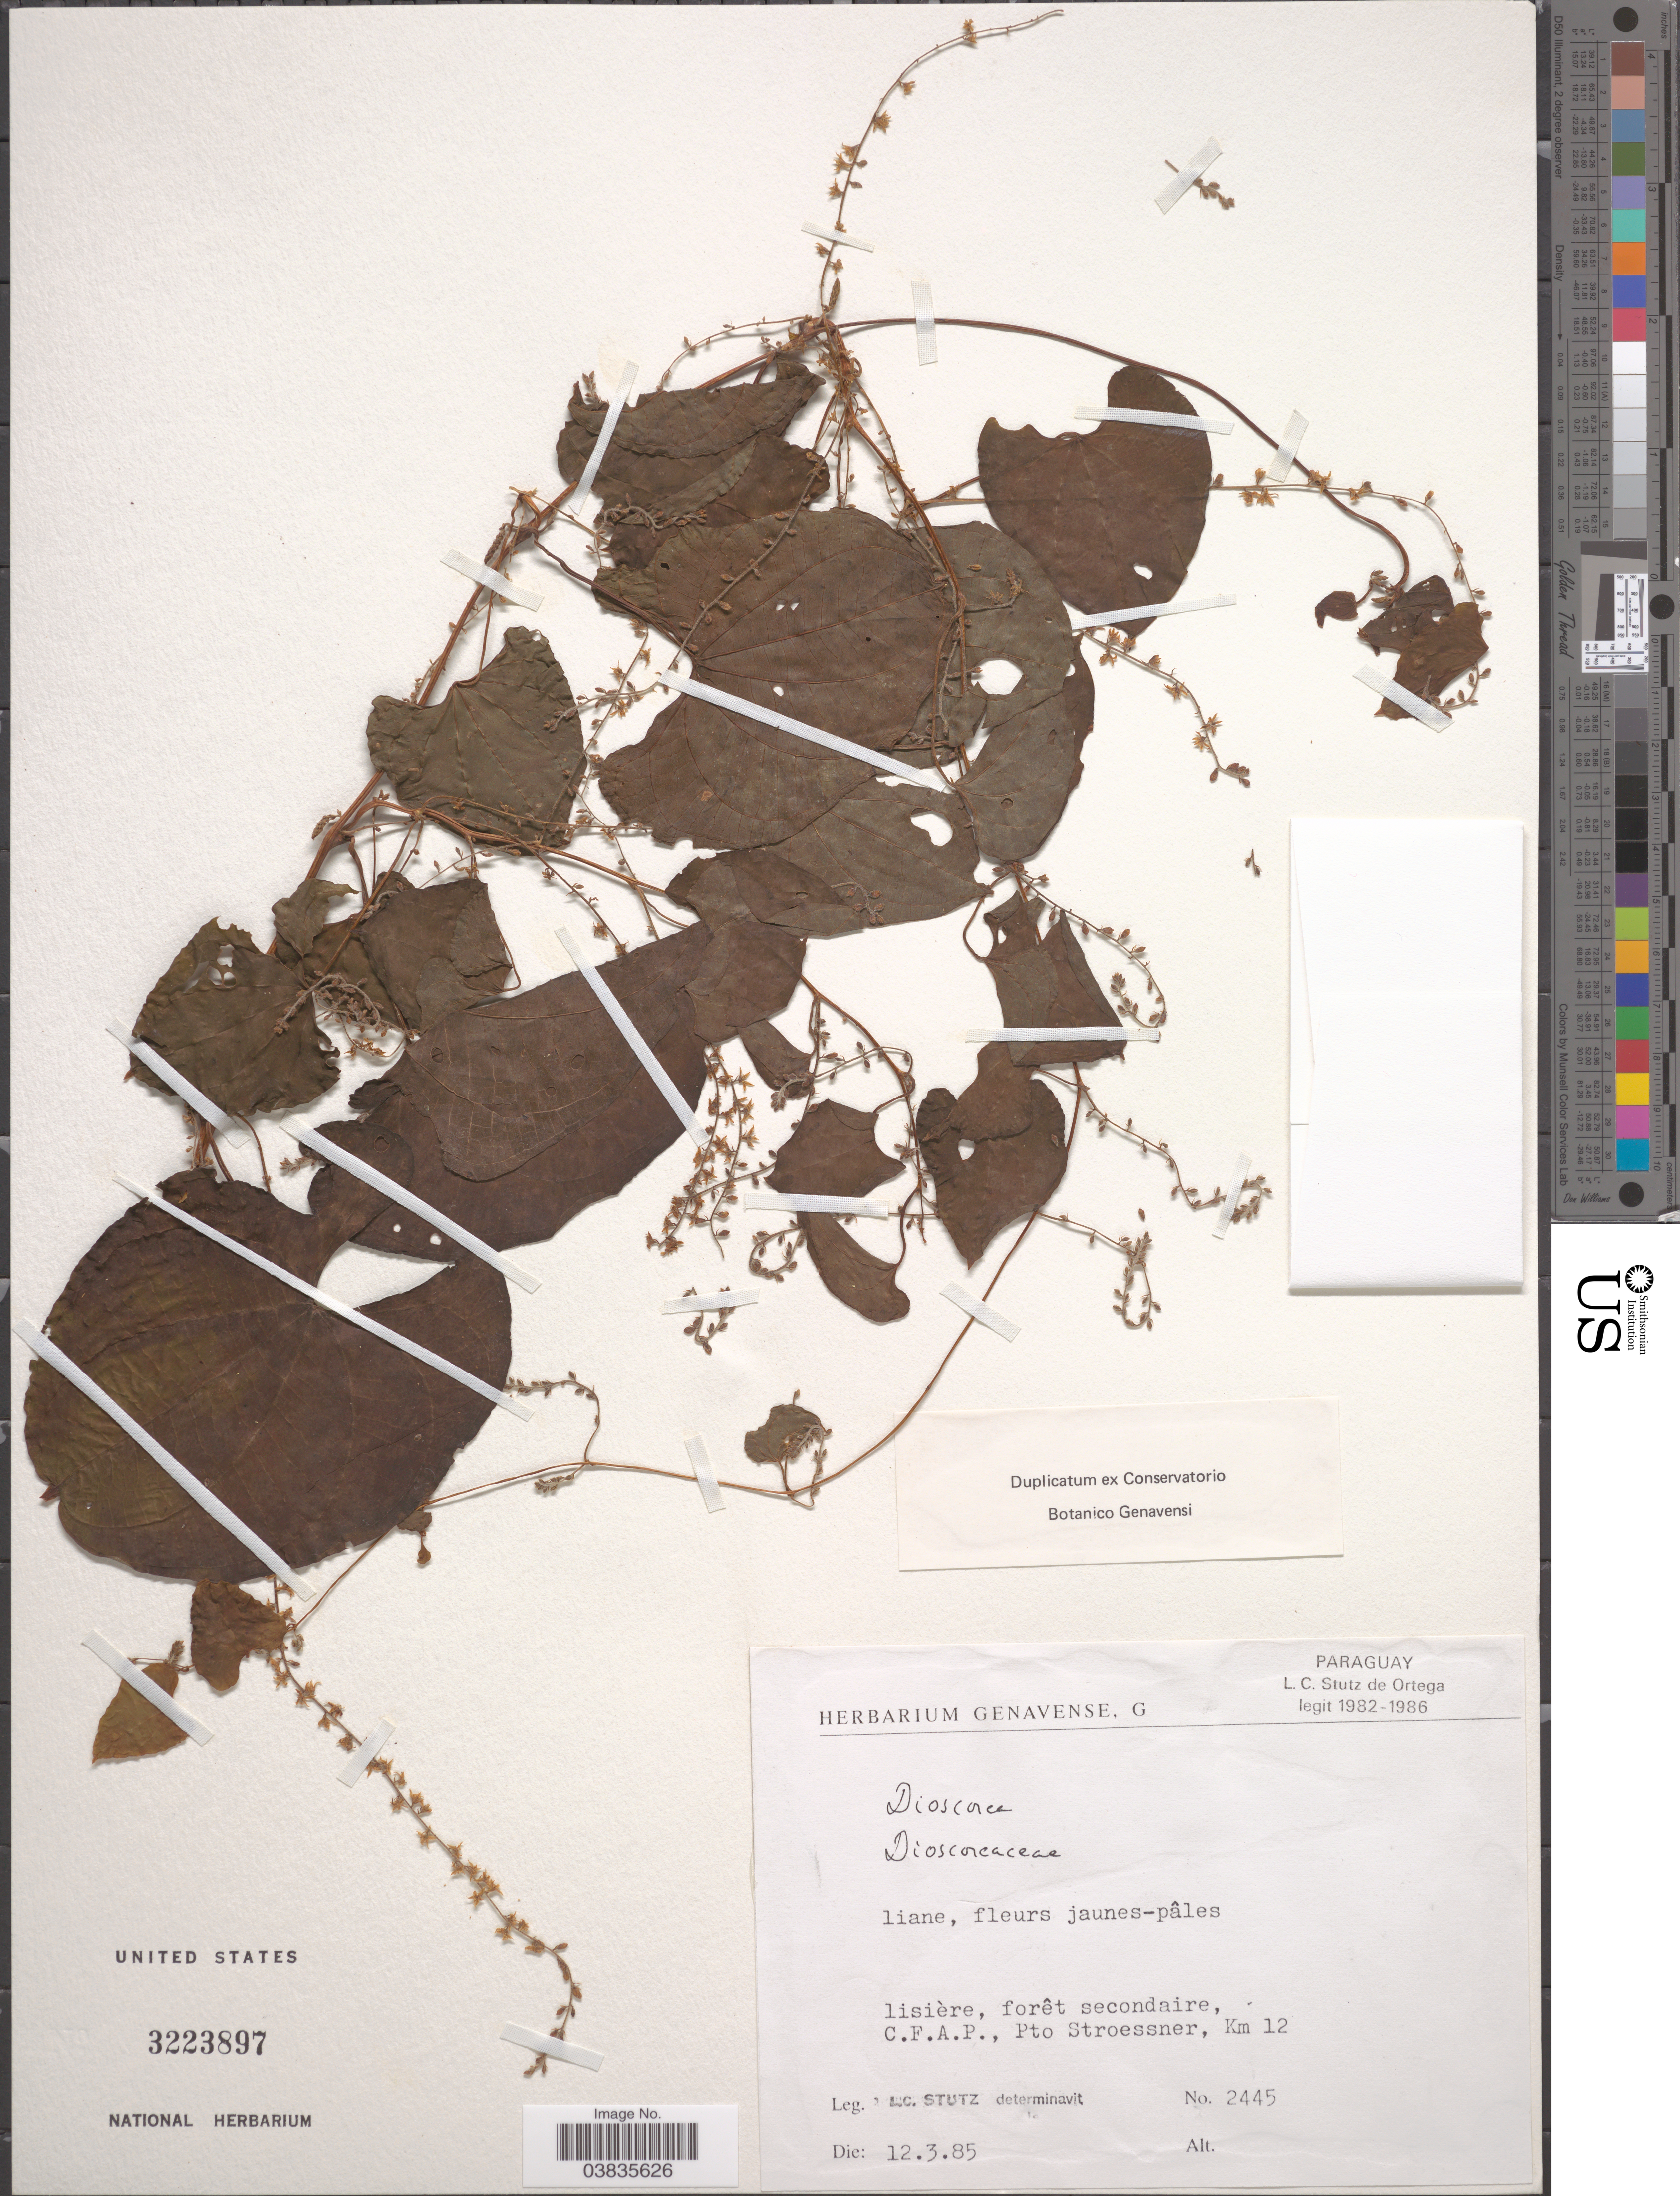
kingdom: Plantae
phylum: Tracheophyta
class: Liliopsida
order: Dioscoreales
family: Dioscoreaceae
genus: Dioscorea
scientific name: Dioscorea sp.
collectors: L. C. Stutz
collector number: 2445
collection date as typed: Transcribed d/m/y: 12/3/85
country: Paraguay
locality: C.F.A.P., Pto Stroessner, Km 12.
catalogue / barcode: US 3223897